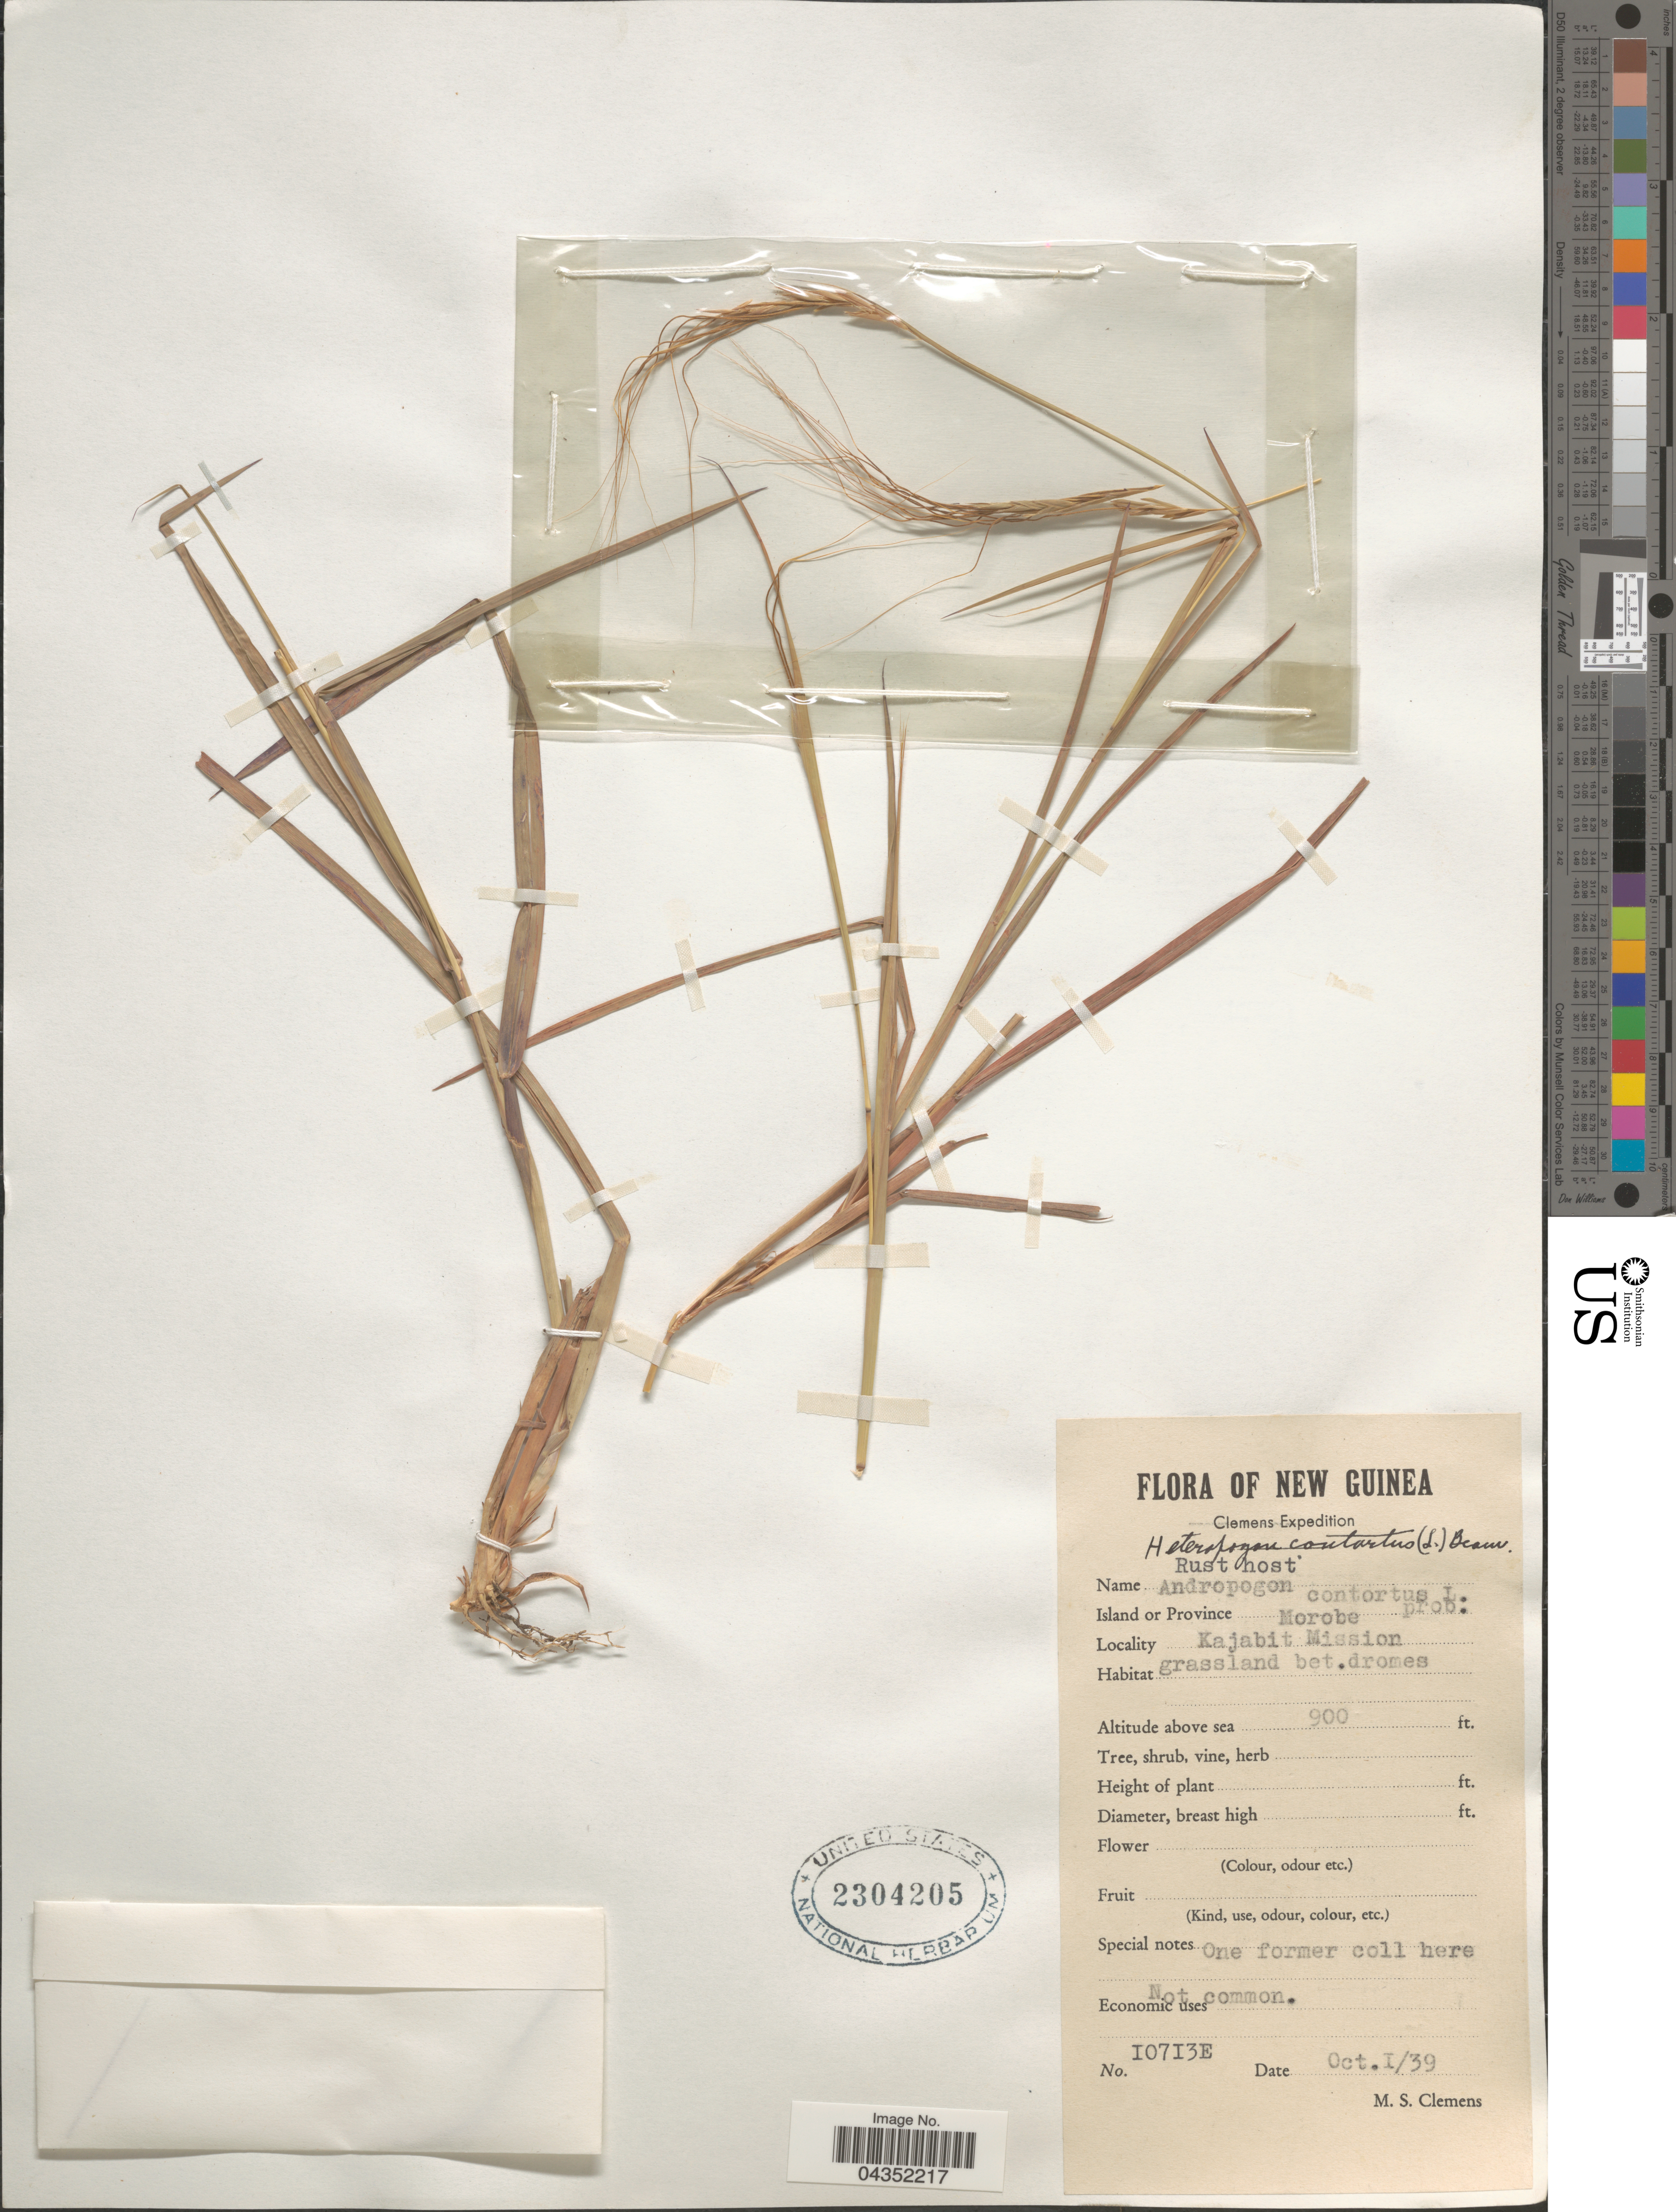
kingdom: Plantae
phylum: Tracheophyta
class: Liliopsida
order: Poales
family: Poaceae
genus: Heteropogon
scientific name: Heteropogon contortus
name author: (L.) P. Beauv. ex Roem. & Schult.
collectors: M. S. Clemens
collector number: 10713E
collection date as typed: Transcribed d/m/y: 1/10/39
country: Papua New Guinea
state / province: Morobe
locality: New Guinea. Clemens Expedition. Island or Province Morobe. Kajabit Mission.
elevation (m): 274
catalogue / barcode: US 2304205